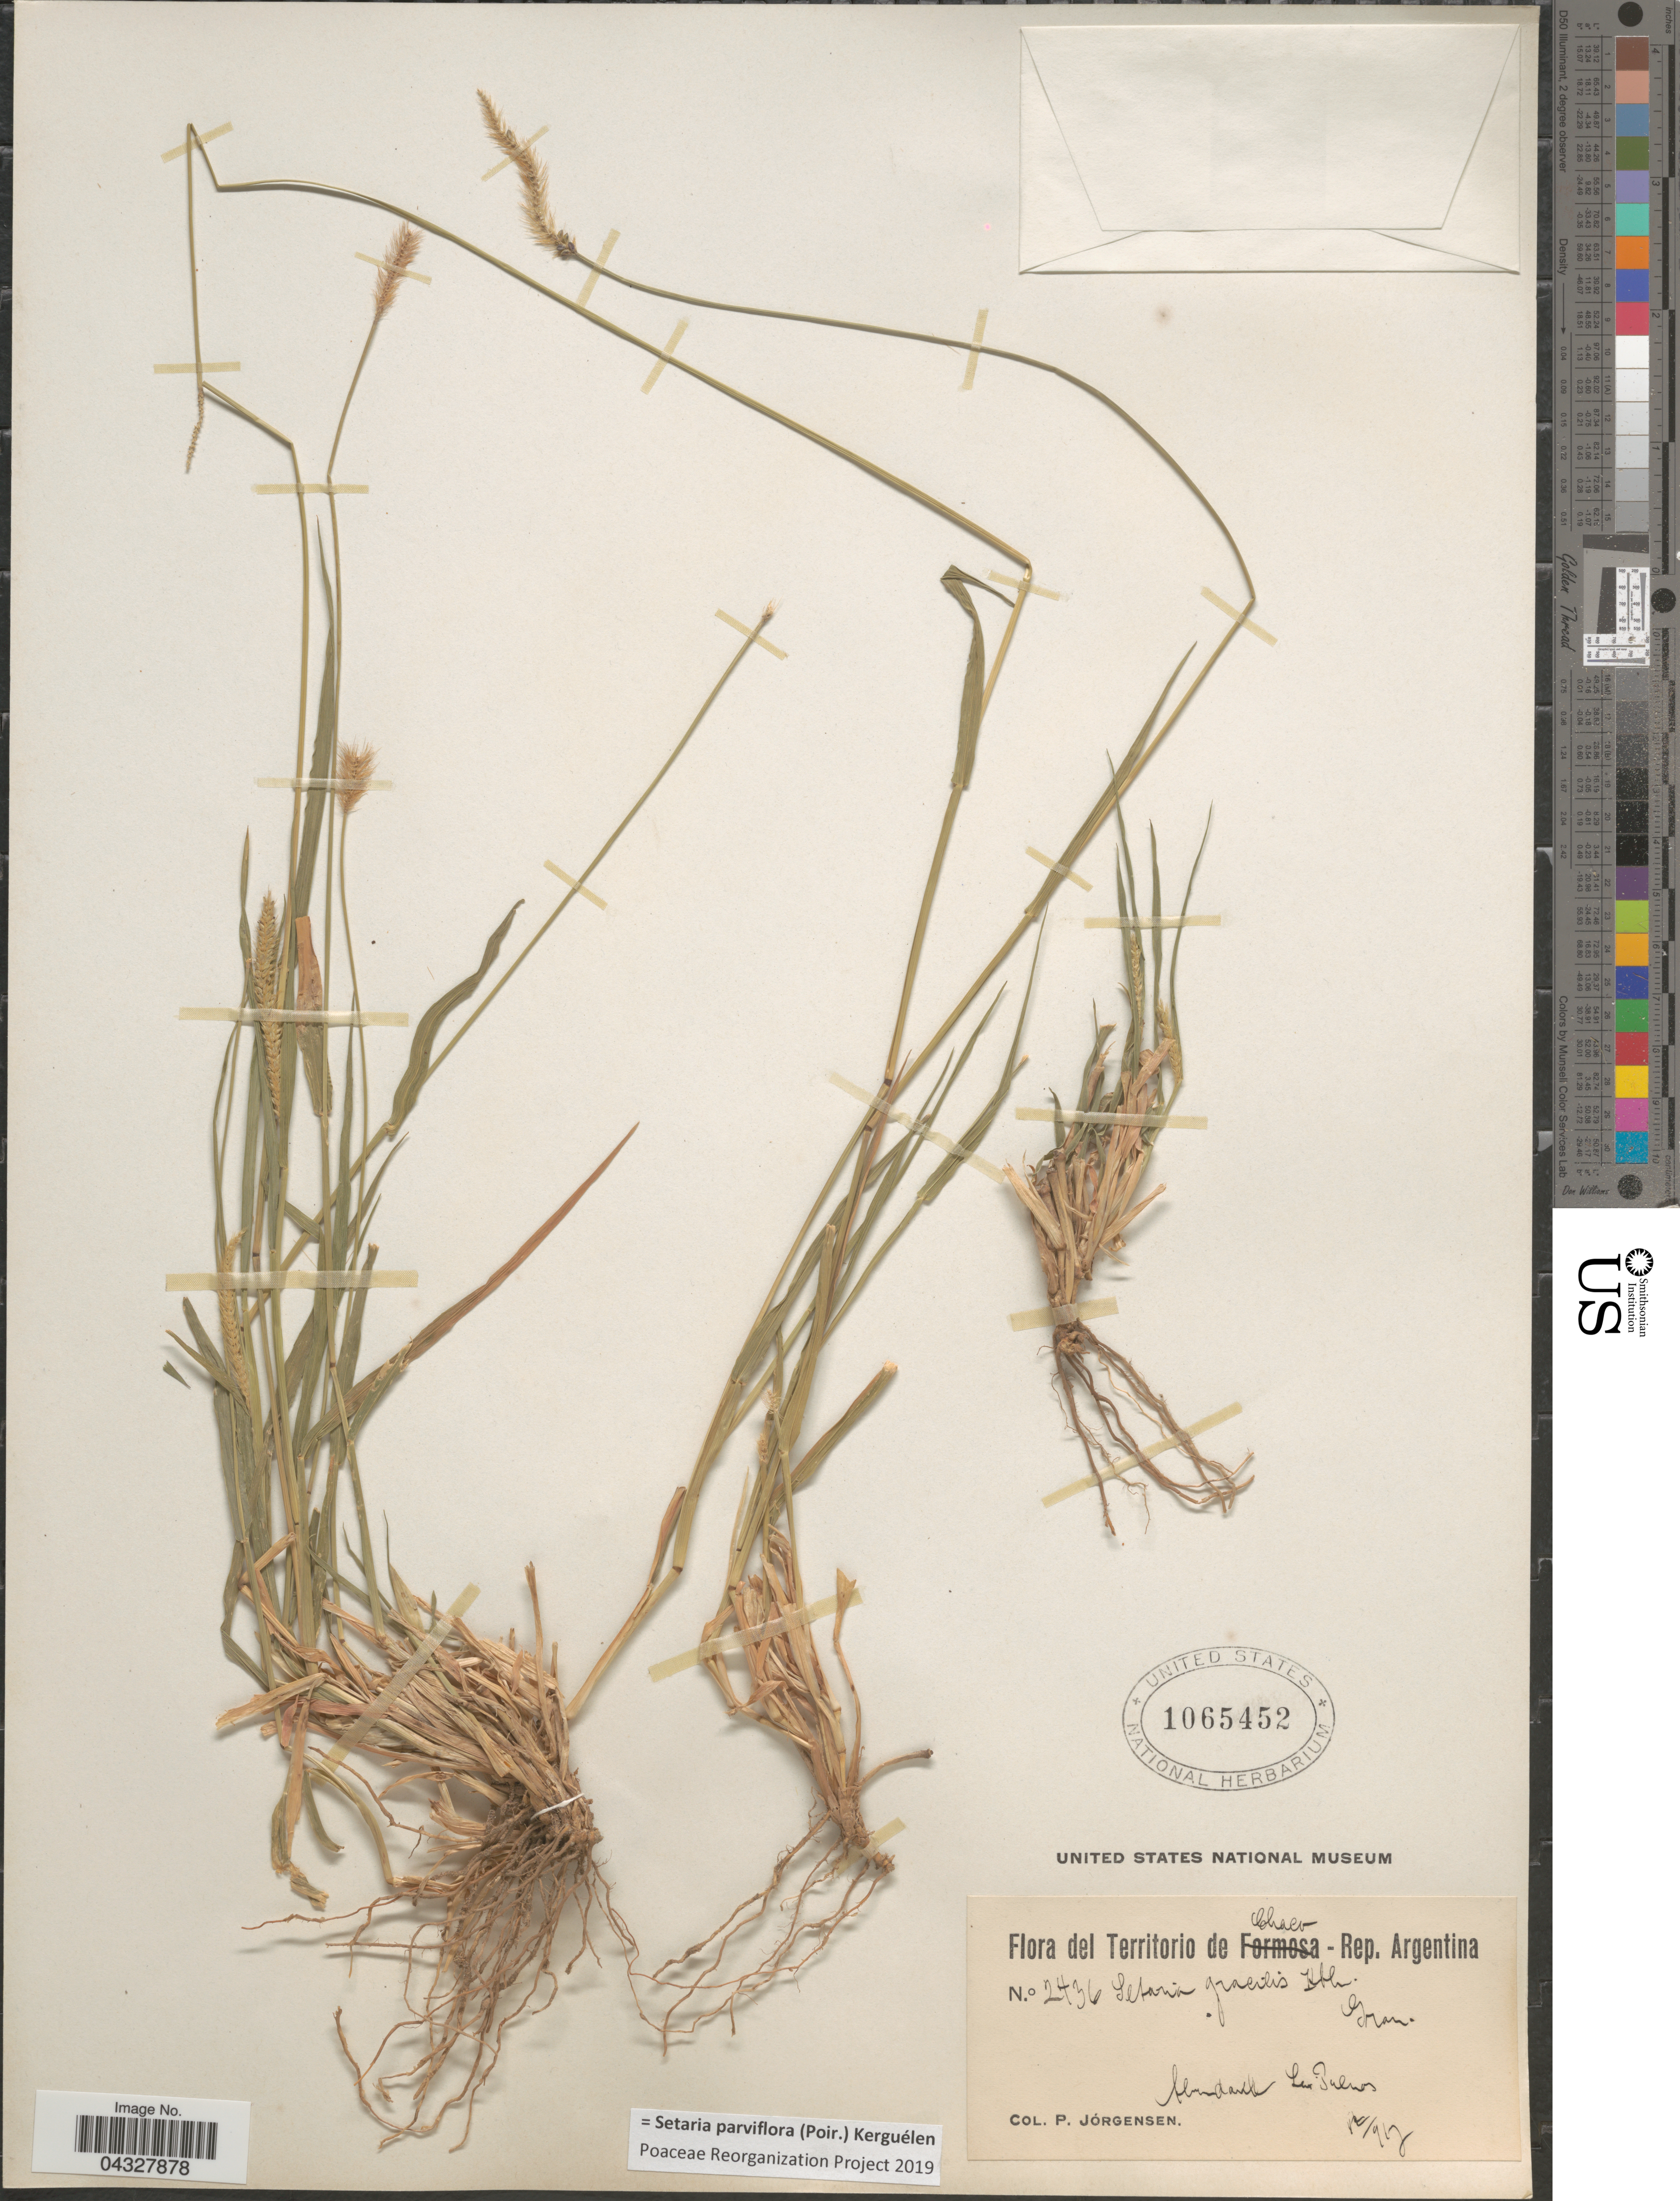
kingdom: Plantae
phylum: Tracheophyta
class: Liliopsida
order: Poales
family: Poaceae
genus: Setaria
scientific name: Setaria parviflora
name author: (Poir.) Kerguélen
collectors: P. Jörgensen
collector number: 2436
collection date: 1917-12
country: Argentina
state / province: Chaco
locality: Abundant, Las Palmas.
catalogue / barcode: US 1065452